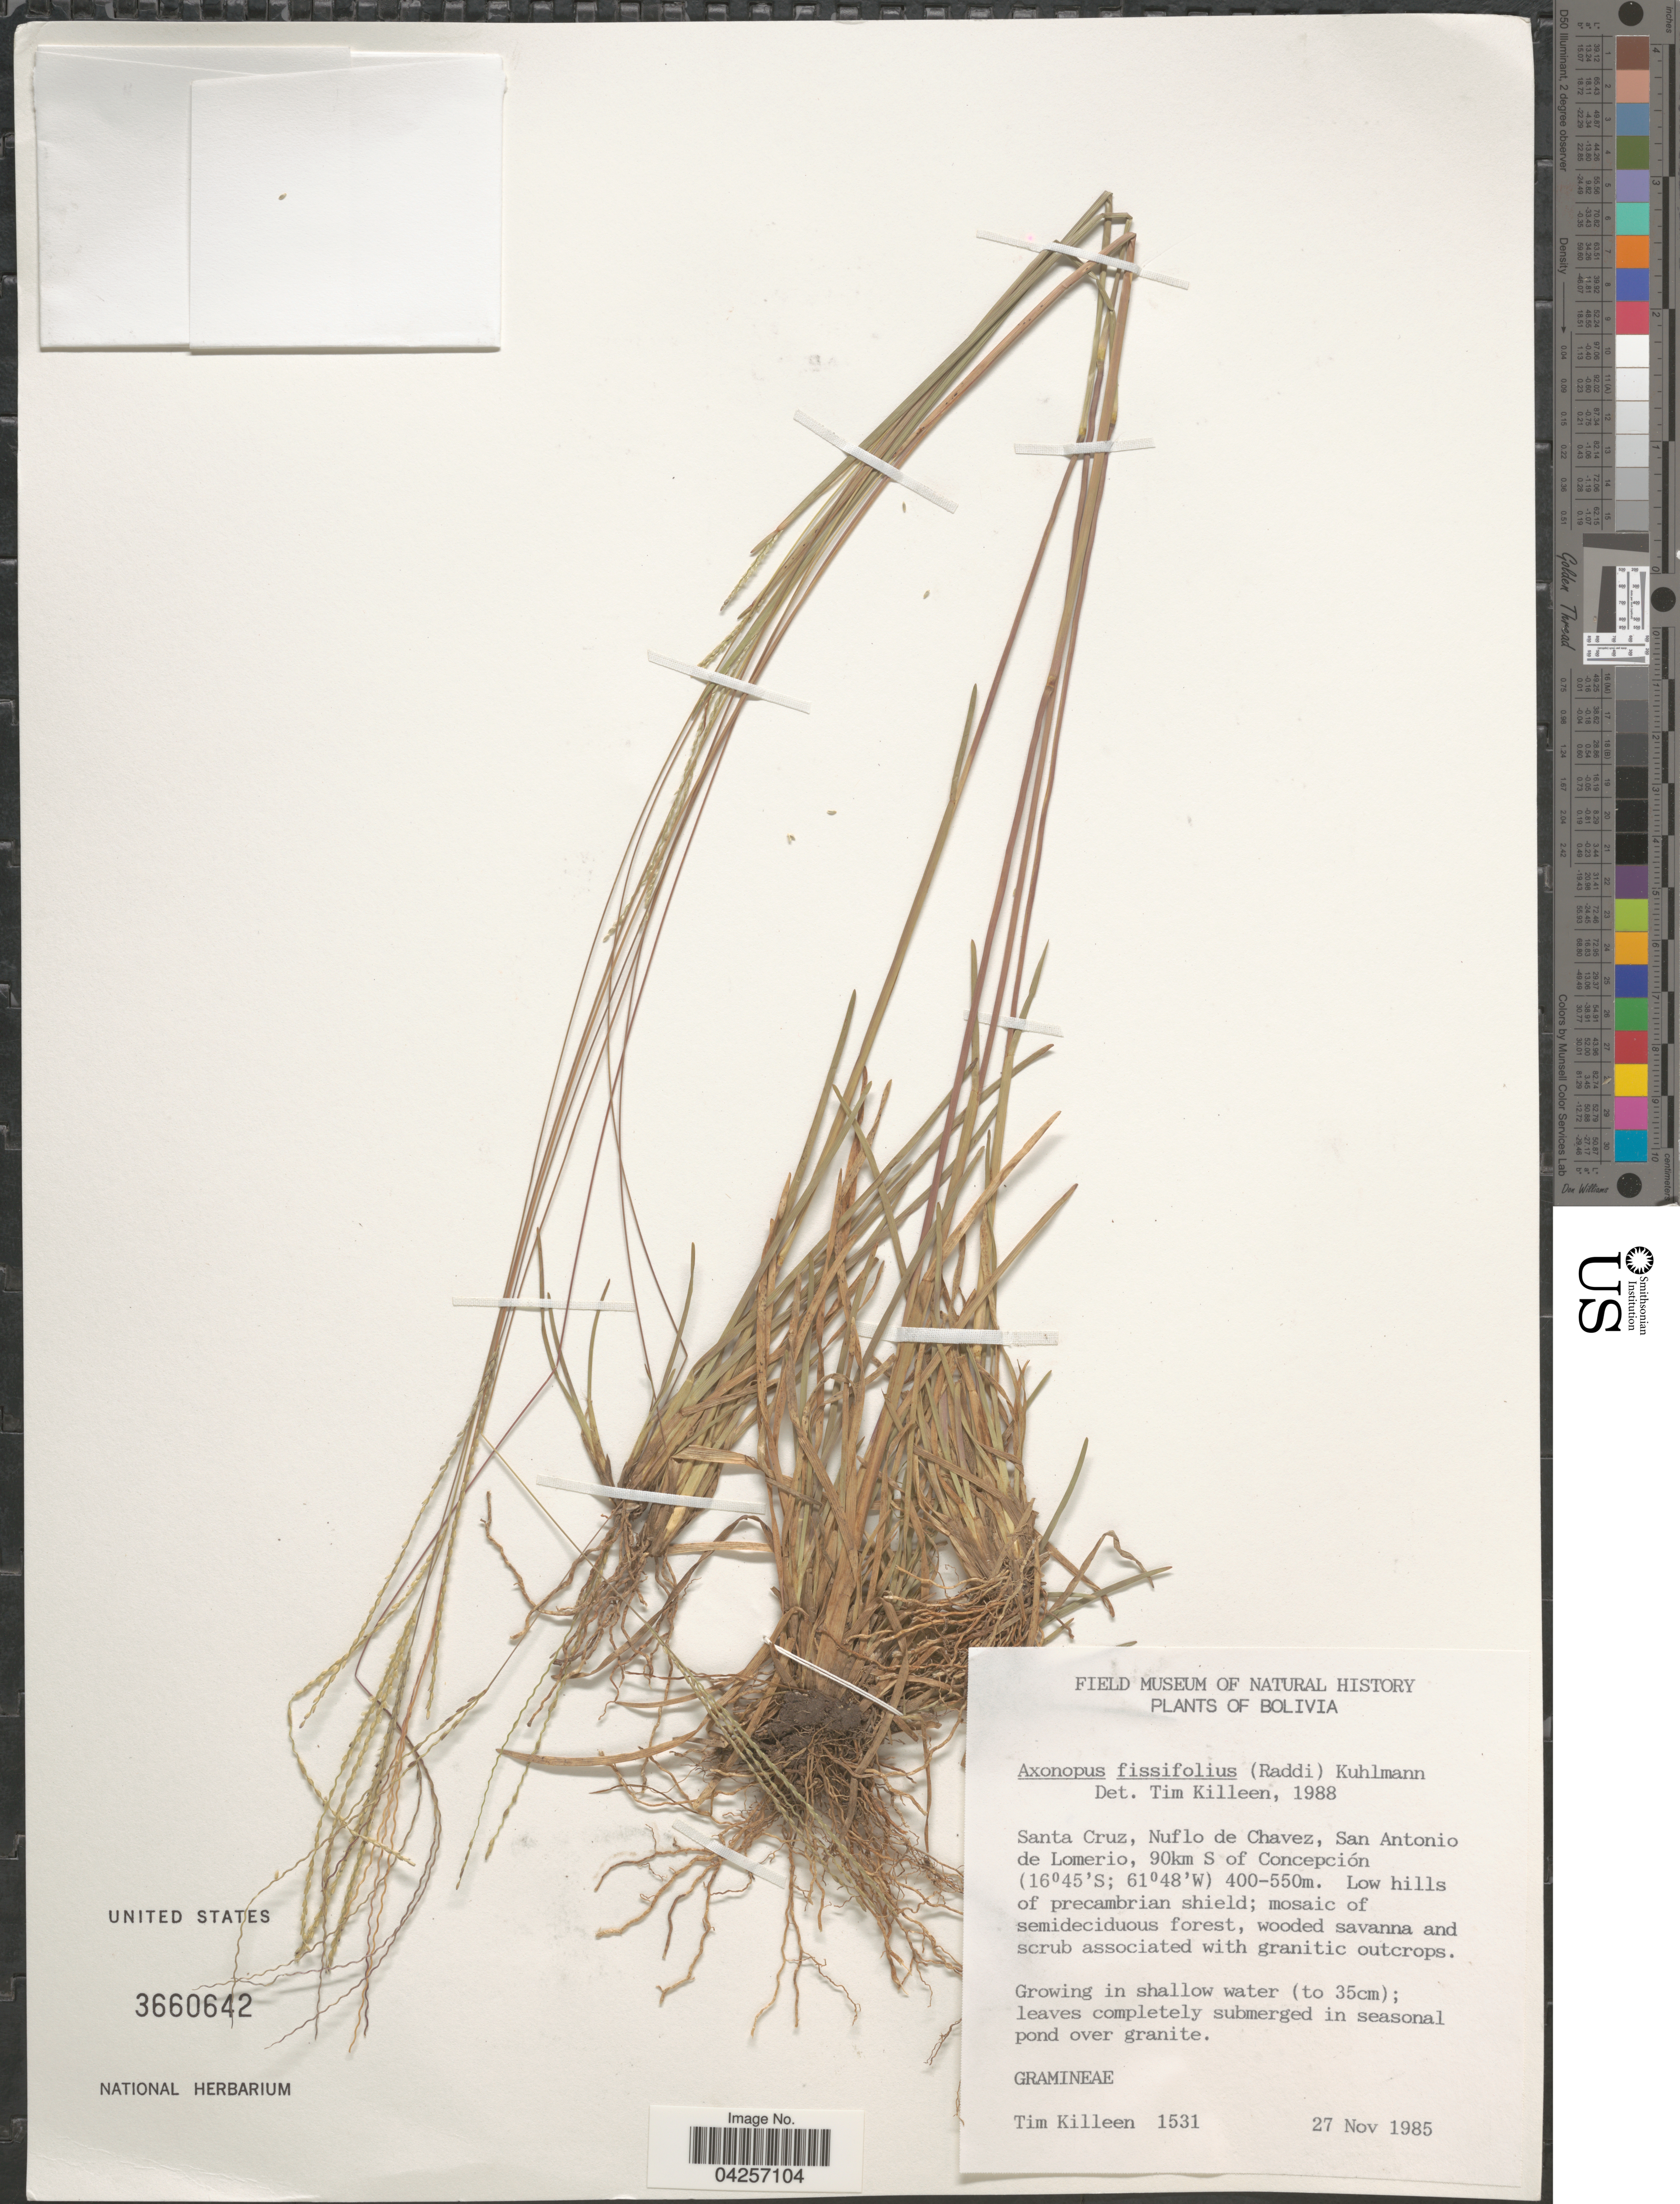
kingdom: Plantae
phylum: Tracheophyta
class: Liliopsida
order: Poales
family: Poaceae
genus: Axonopus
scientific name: Axonopus fissifolius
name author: (Raddi) Kuhlm.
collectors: T. J. Killeen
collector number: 1531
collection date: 1985-11-27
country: Bolivia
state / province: Santa Cruz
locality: Nuflo de Chavez, San Antonio de Lomerio, 90km S of Concepción.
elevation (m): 400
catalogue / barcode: US 3660642